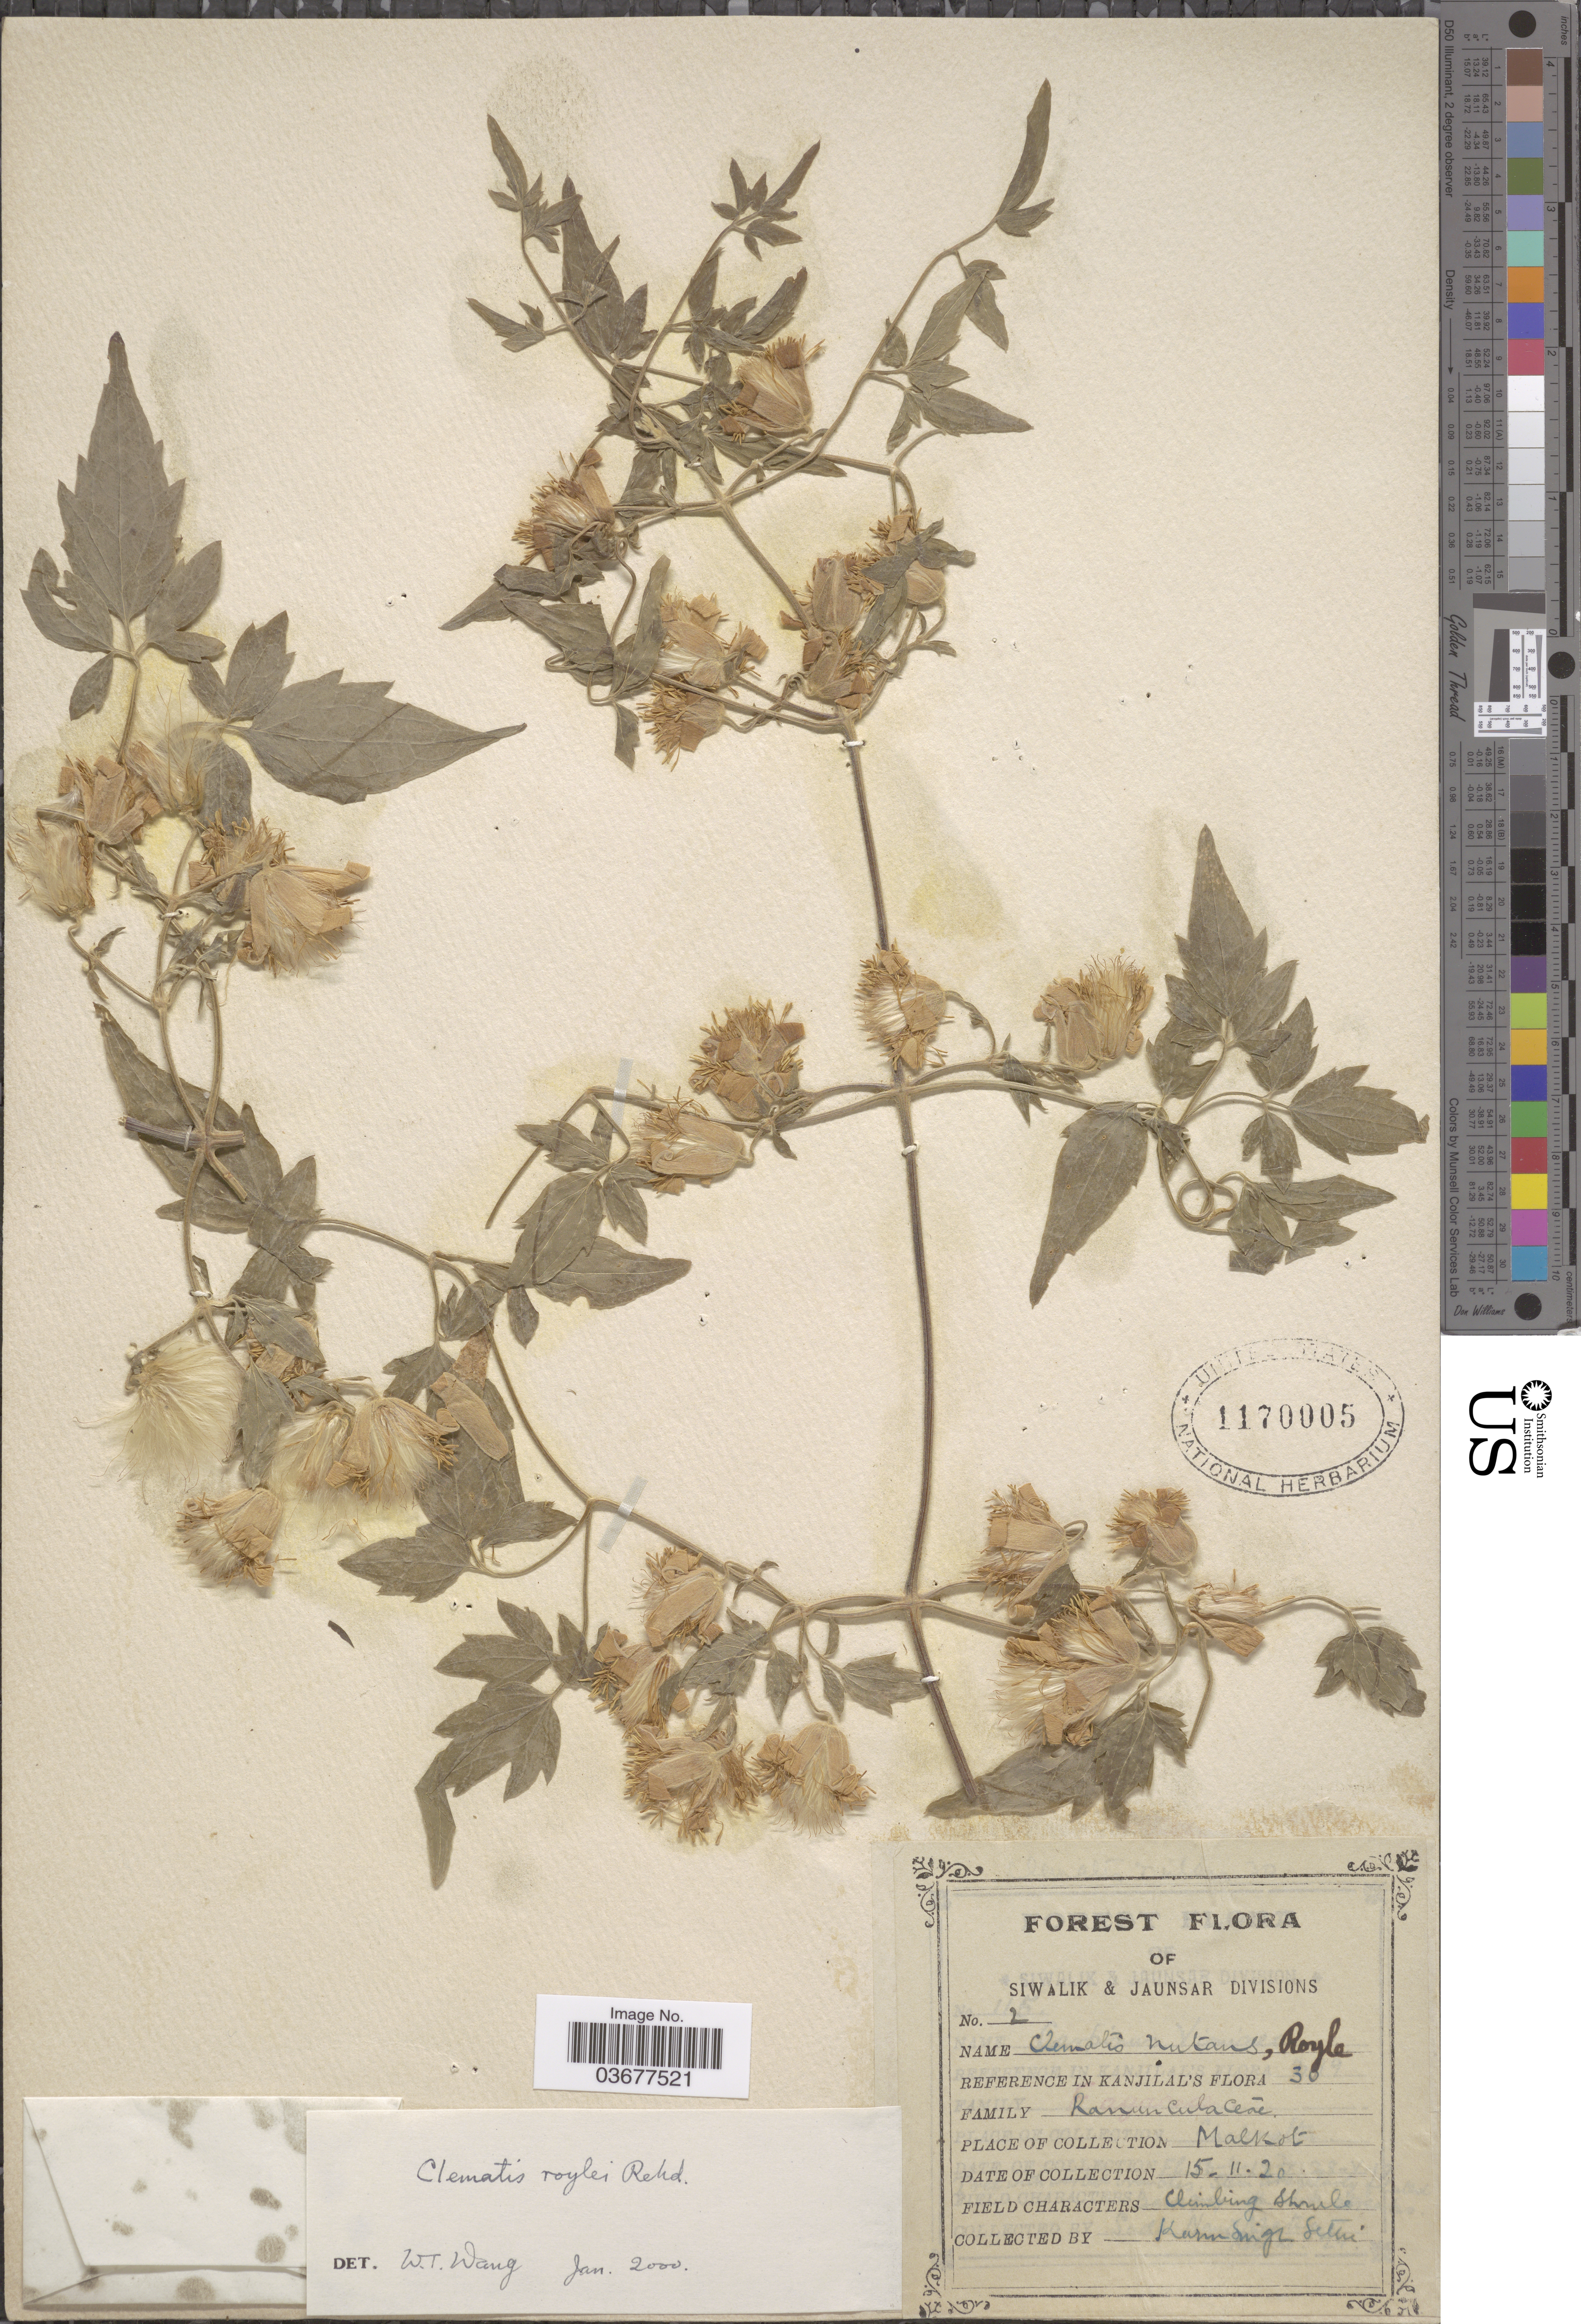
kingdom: Plantae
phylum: Tracheophyta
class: Magnoliopsida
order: Ranunculales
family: Ranunculaceae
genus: Clematis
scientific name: Clematis roylei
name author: Rehder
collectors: K. Sethi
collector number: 2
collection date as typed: Transcribed d/m/y: 15/11/20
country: India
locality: Malkot.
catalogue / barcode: US 1170005